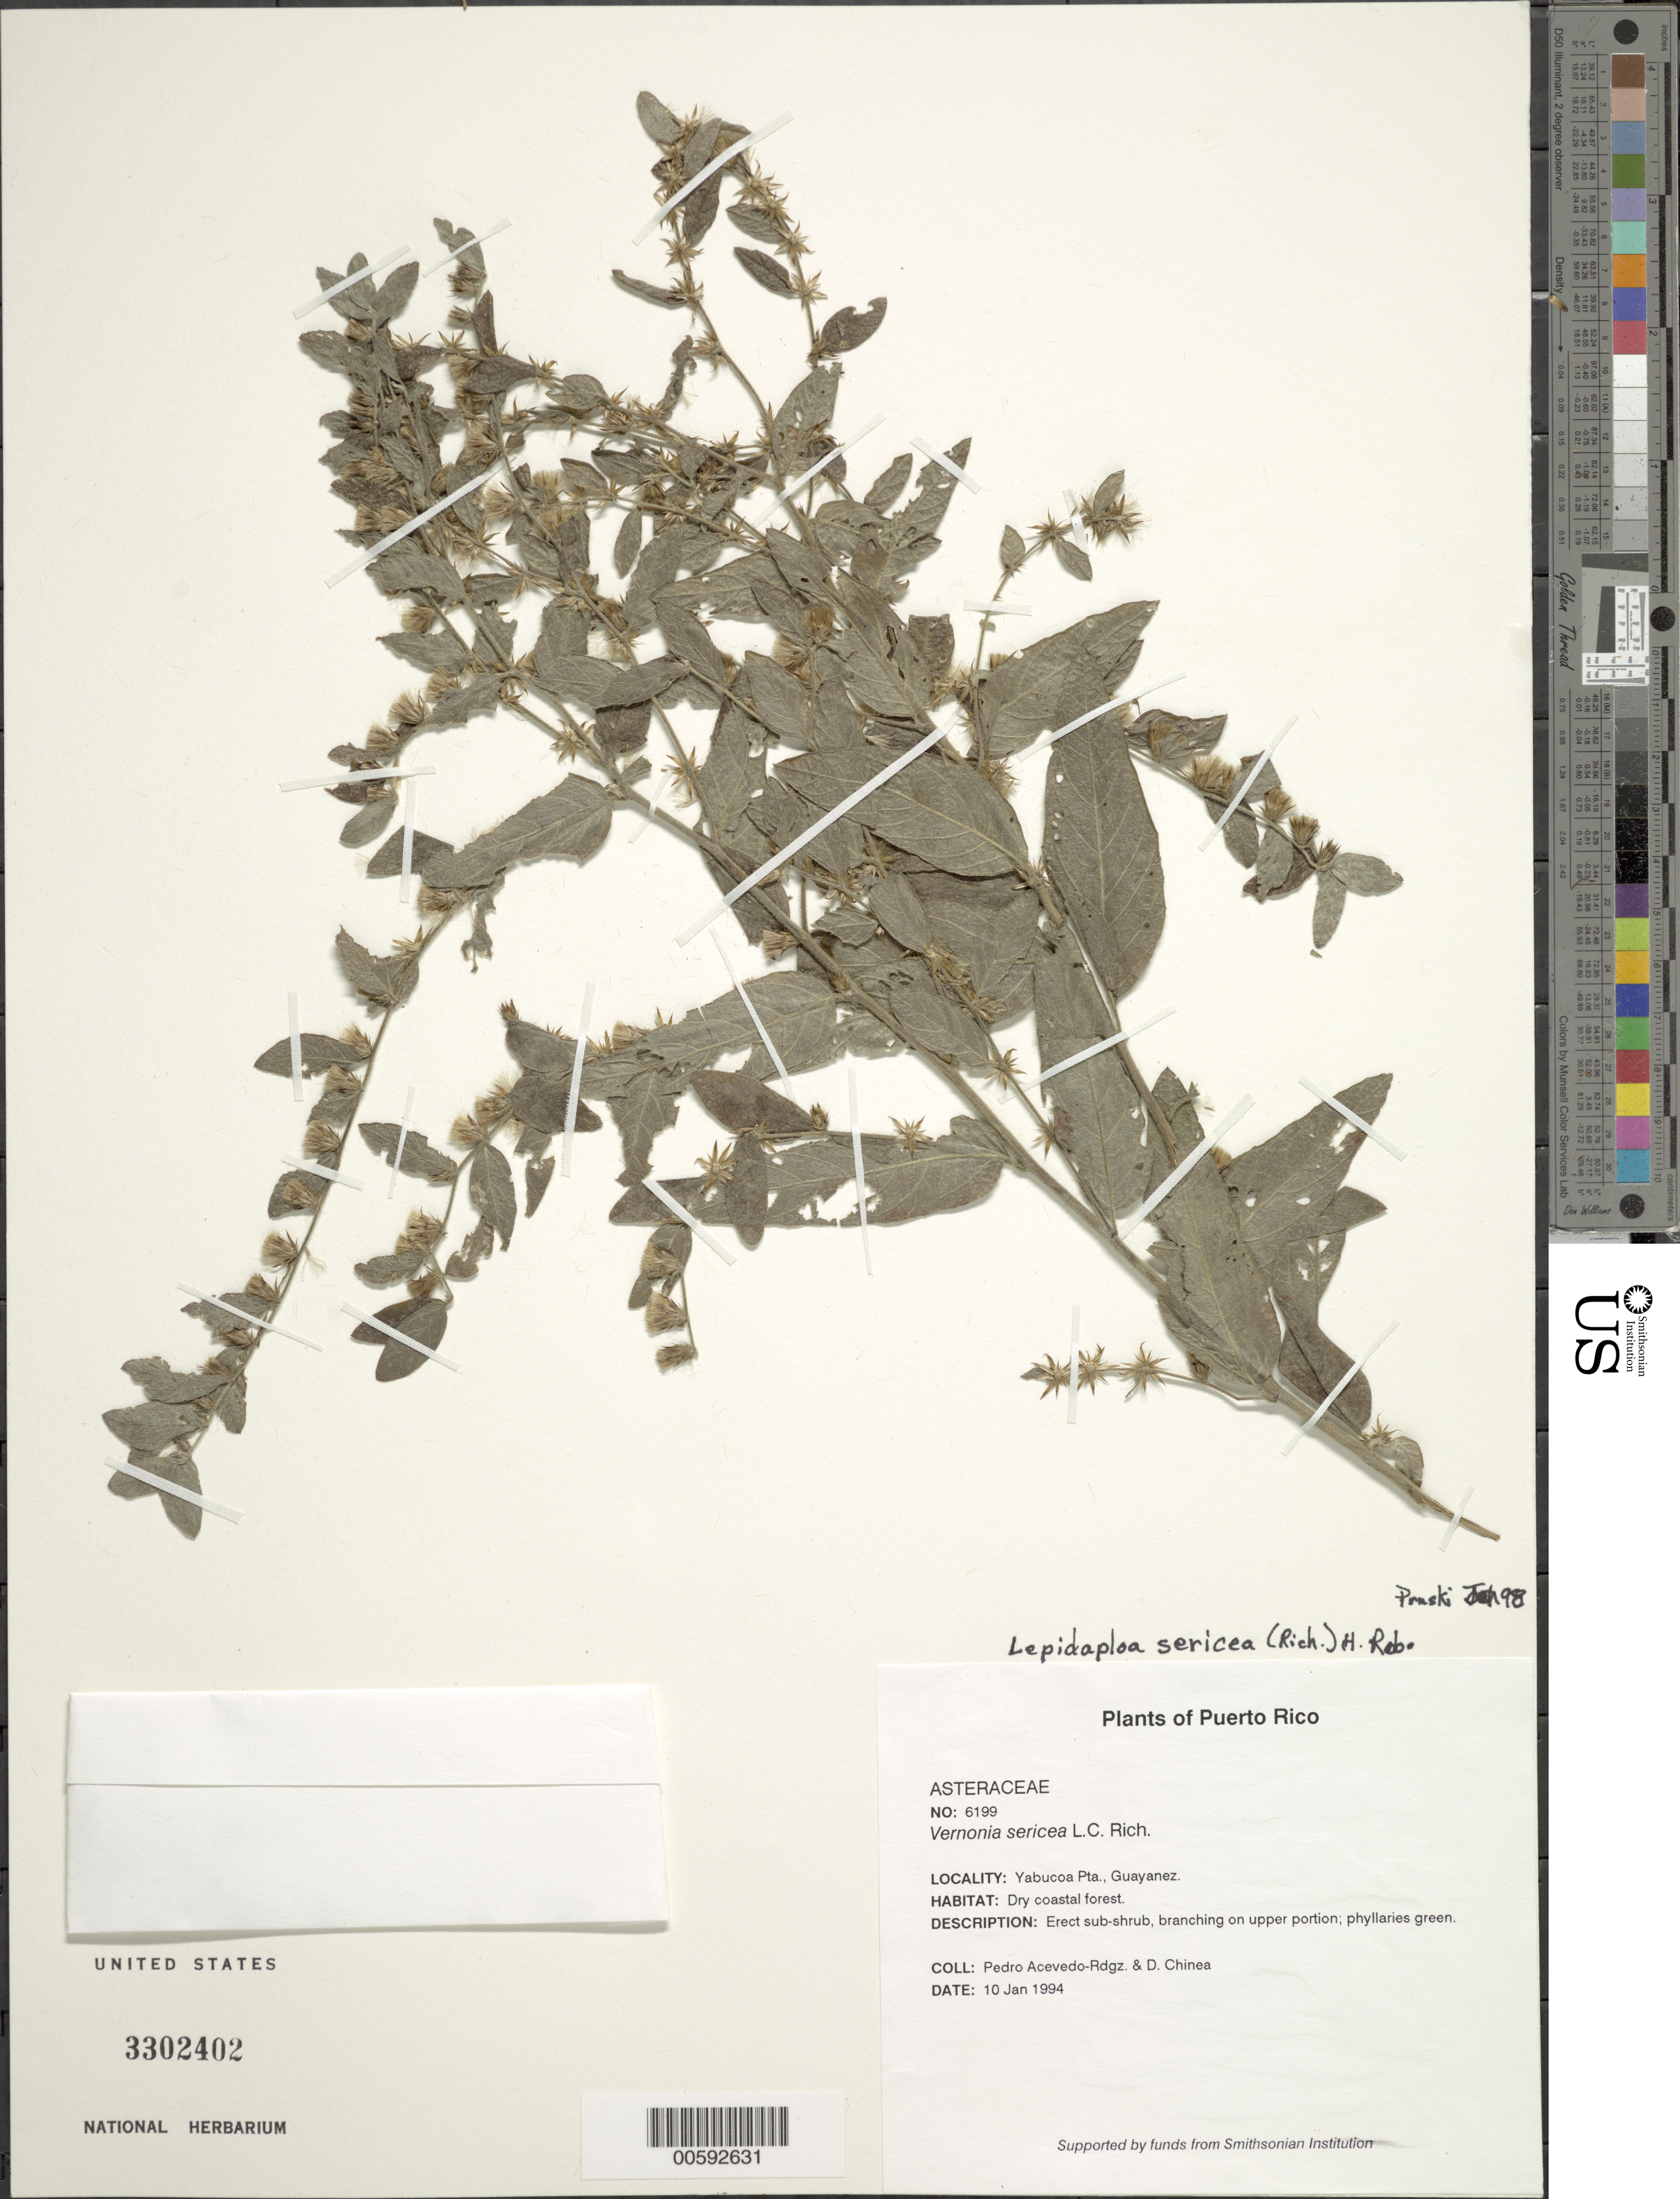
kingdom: Plantae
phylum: Tracheophyta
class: Magnoliopsida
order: Asterales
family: Asteraceae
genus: Lepidaploa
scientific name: Lepidaploa sericea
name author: (Rich.) H. Rob.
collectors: P. Acevedo-Rodr. & D. Chinea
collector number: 6199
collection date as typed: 10 Jan 1994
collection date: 1994-01-10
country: Puerto Rico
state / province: Yabucoa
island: Puerto Rico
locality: Yabucoa Pta., Guayanes.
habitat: Dry coastal forest.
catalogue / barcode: US 3302402